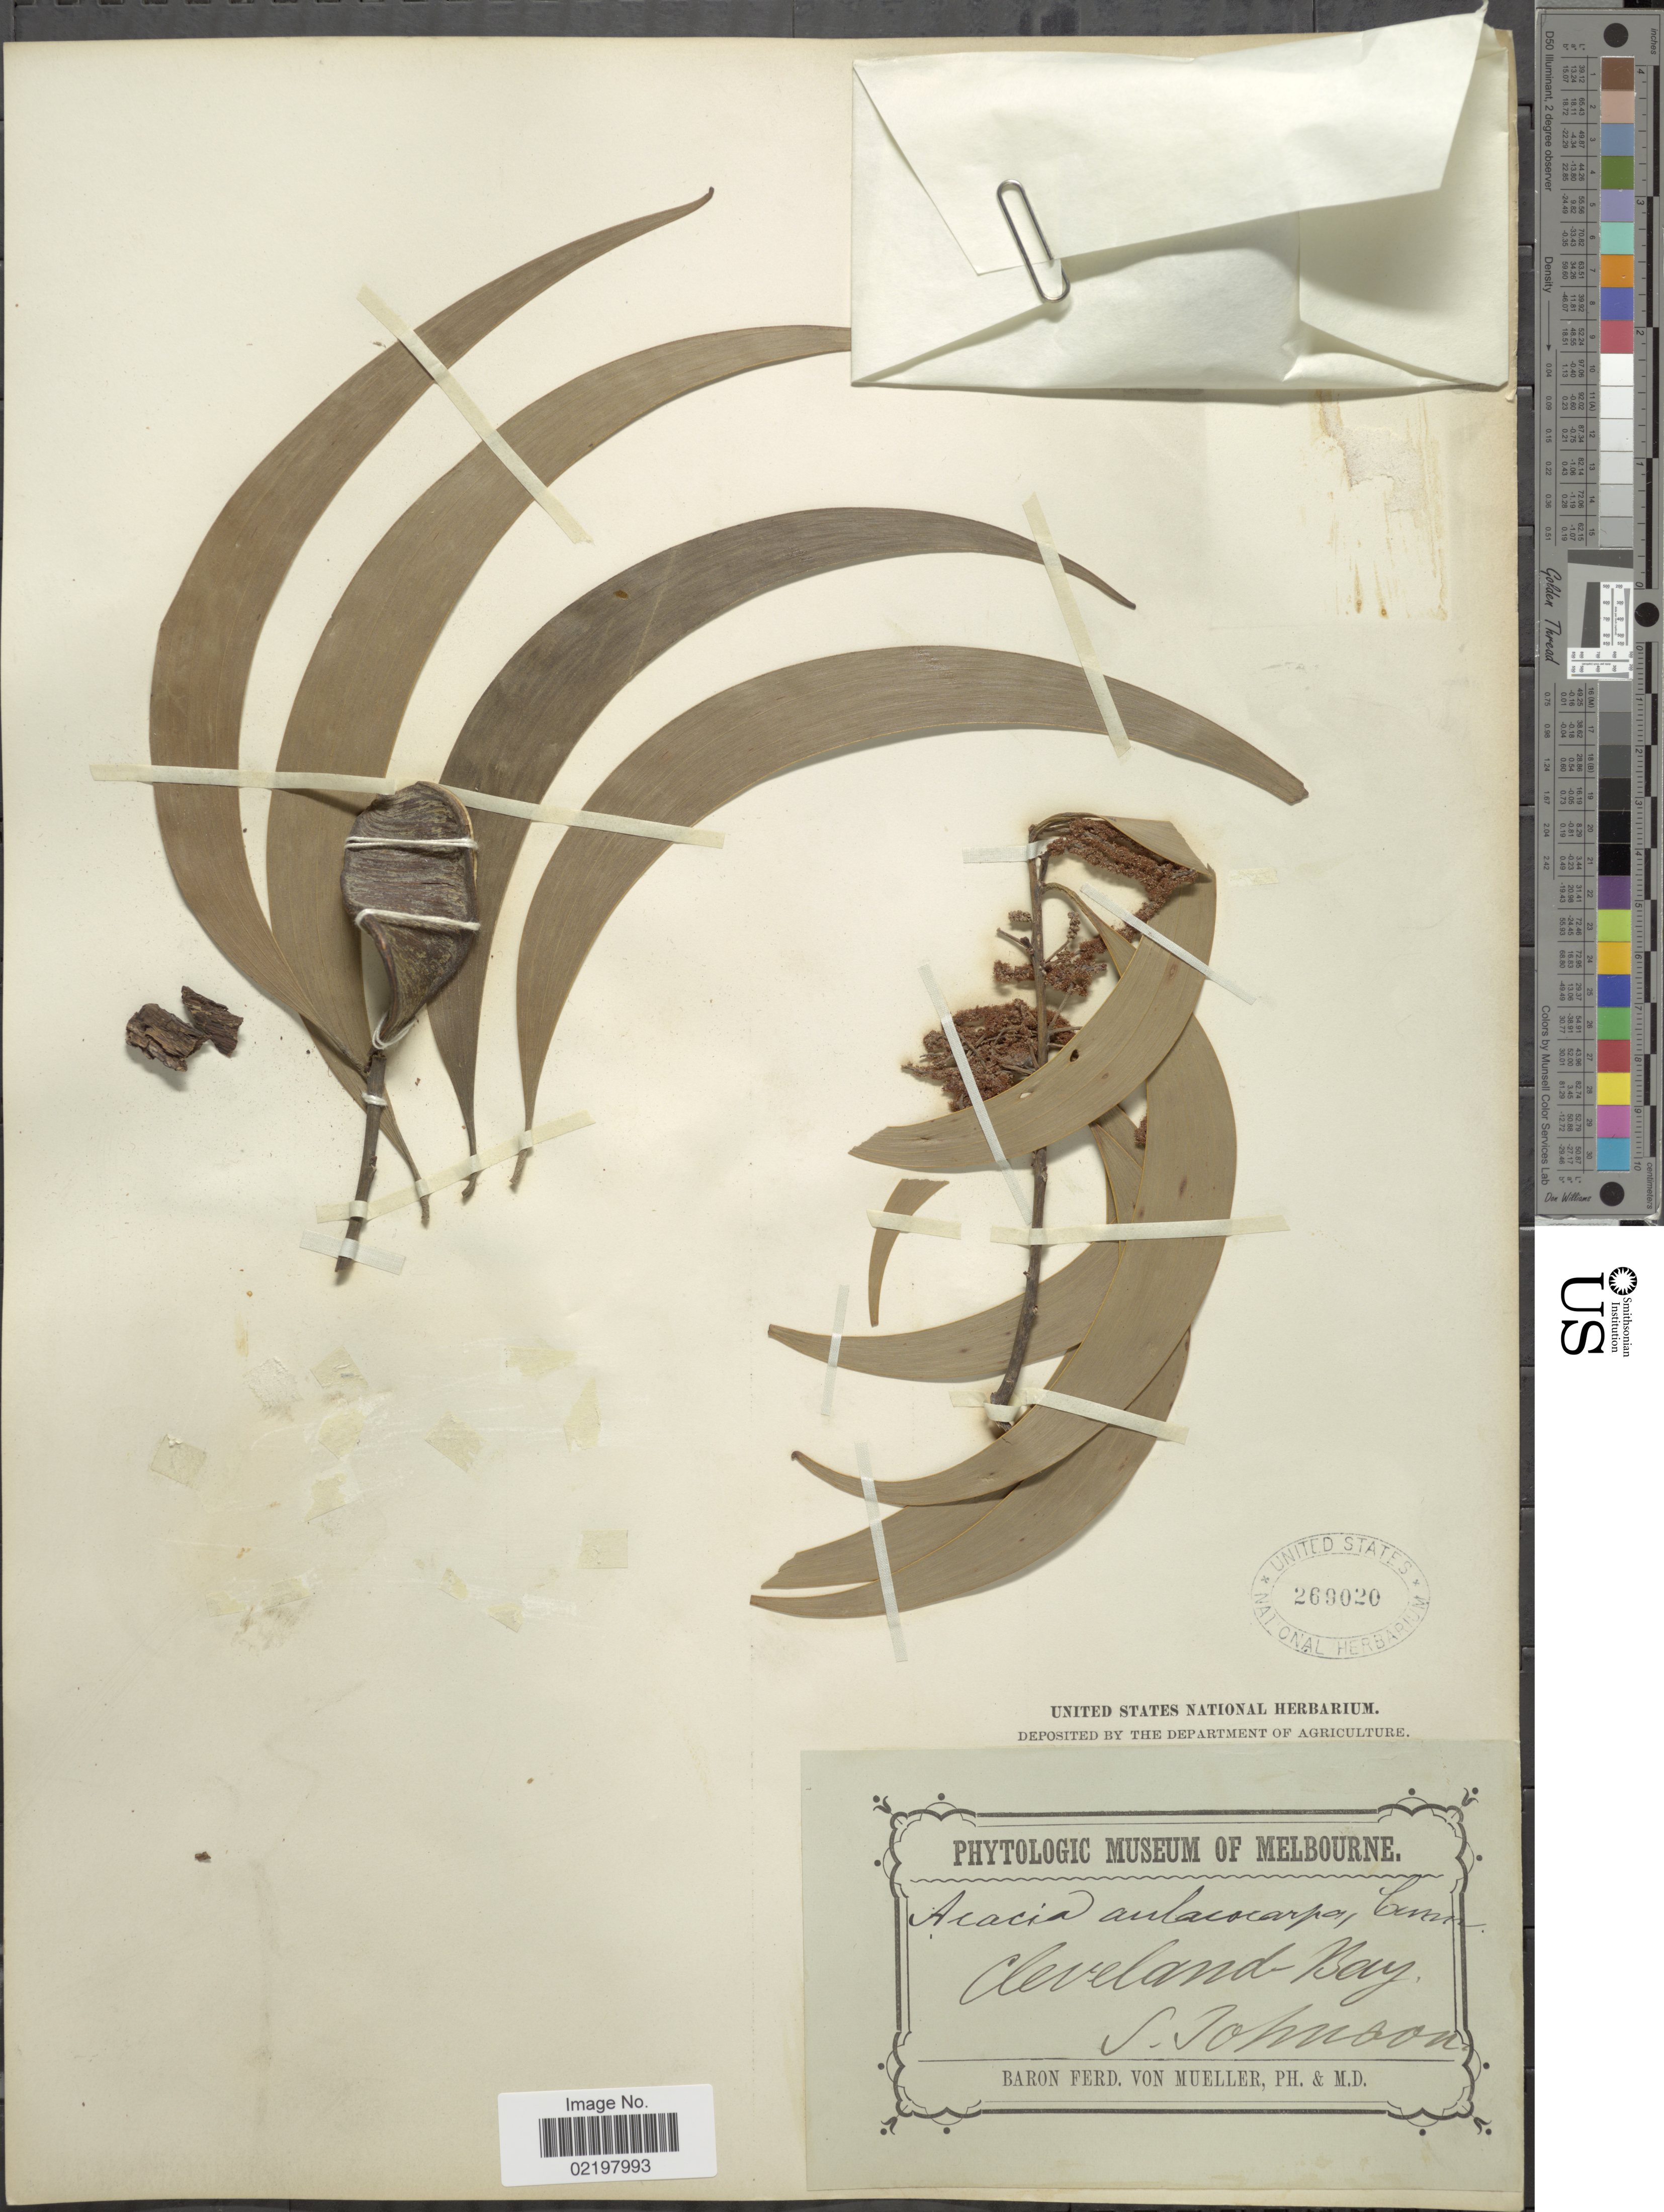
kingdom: Plantae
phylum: Tracheophyta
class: Magnoliopsida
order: Fabales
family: Fabaceae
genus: Acacia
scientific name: Acacia aulacocarpa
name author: A. Cunn. ex Benth.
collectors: S. Johnson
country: Australia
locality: Cleveland Bay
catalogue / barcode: US 269020